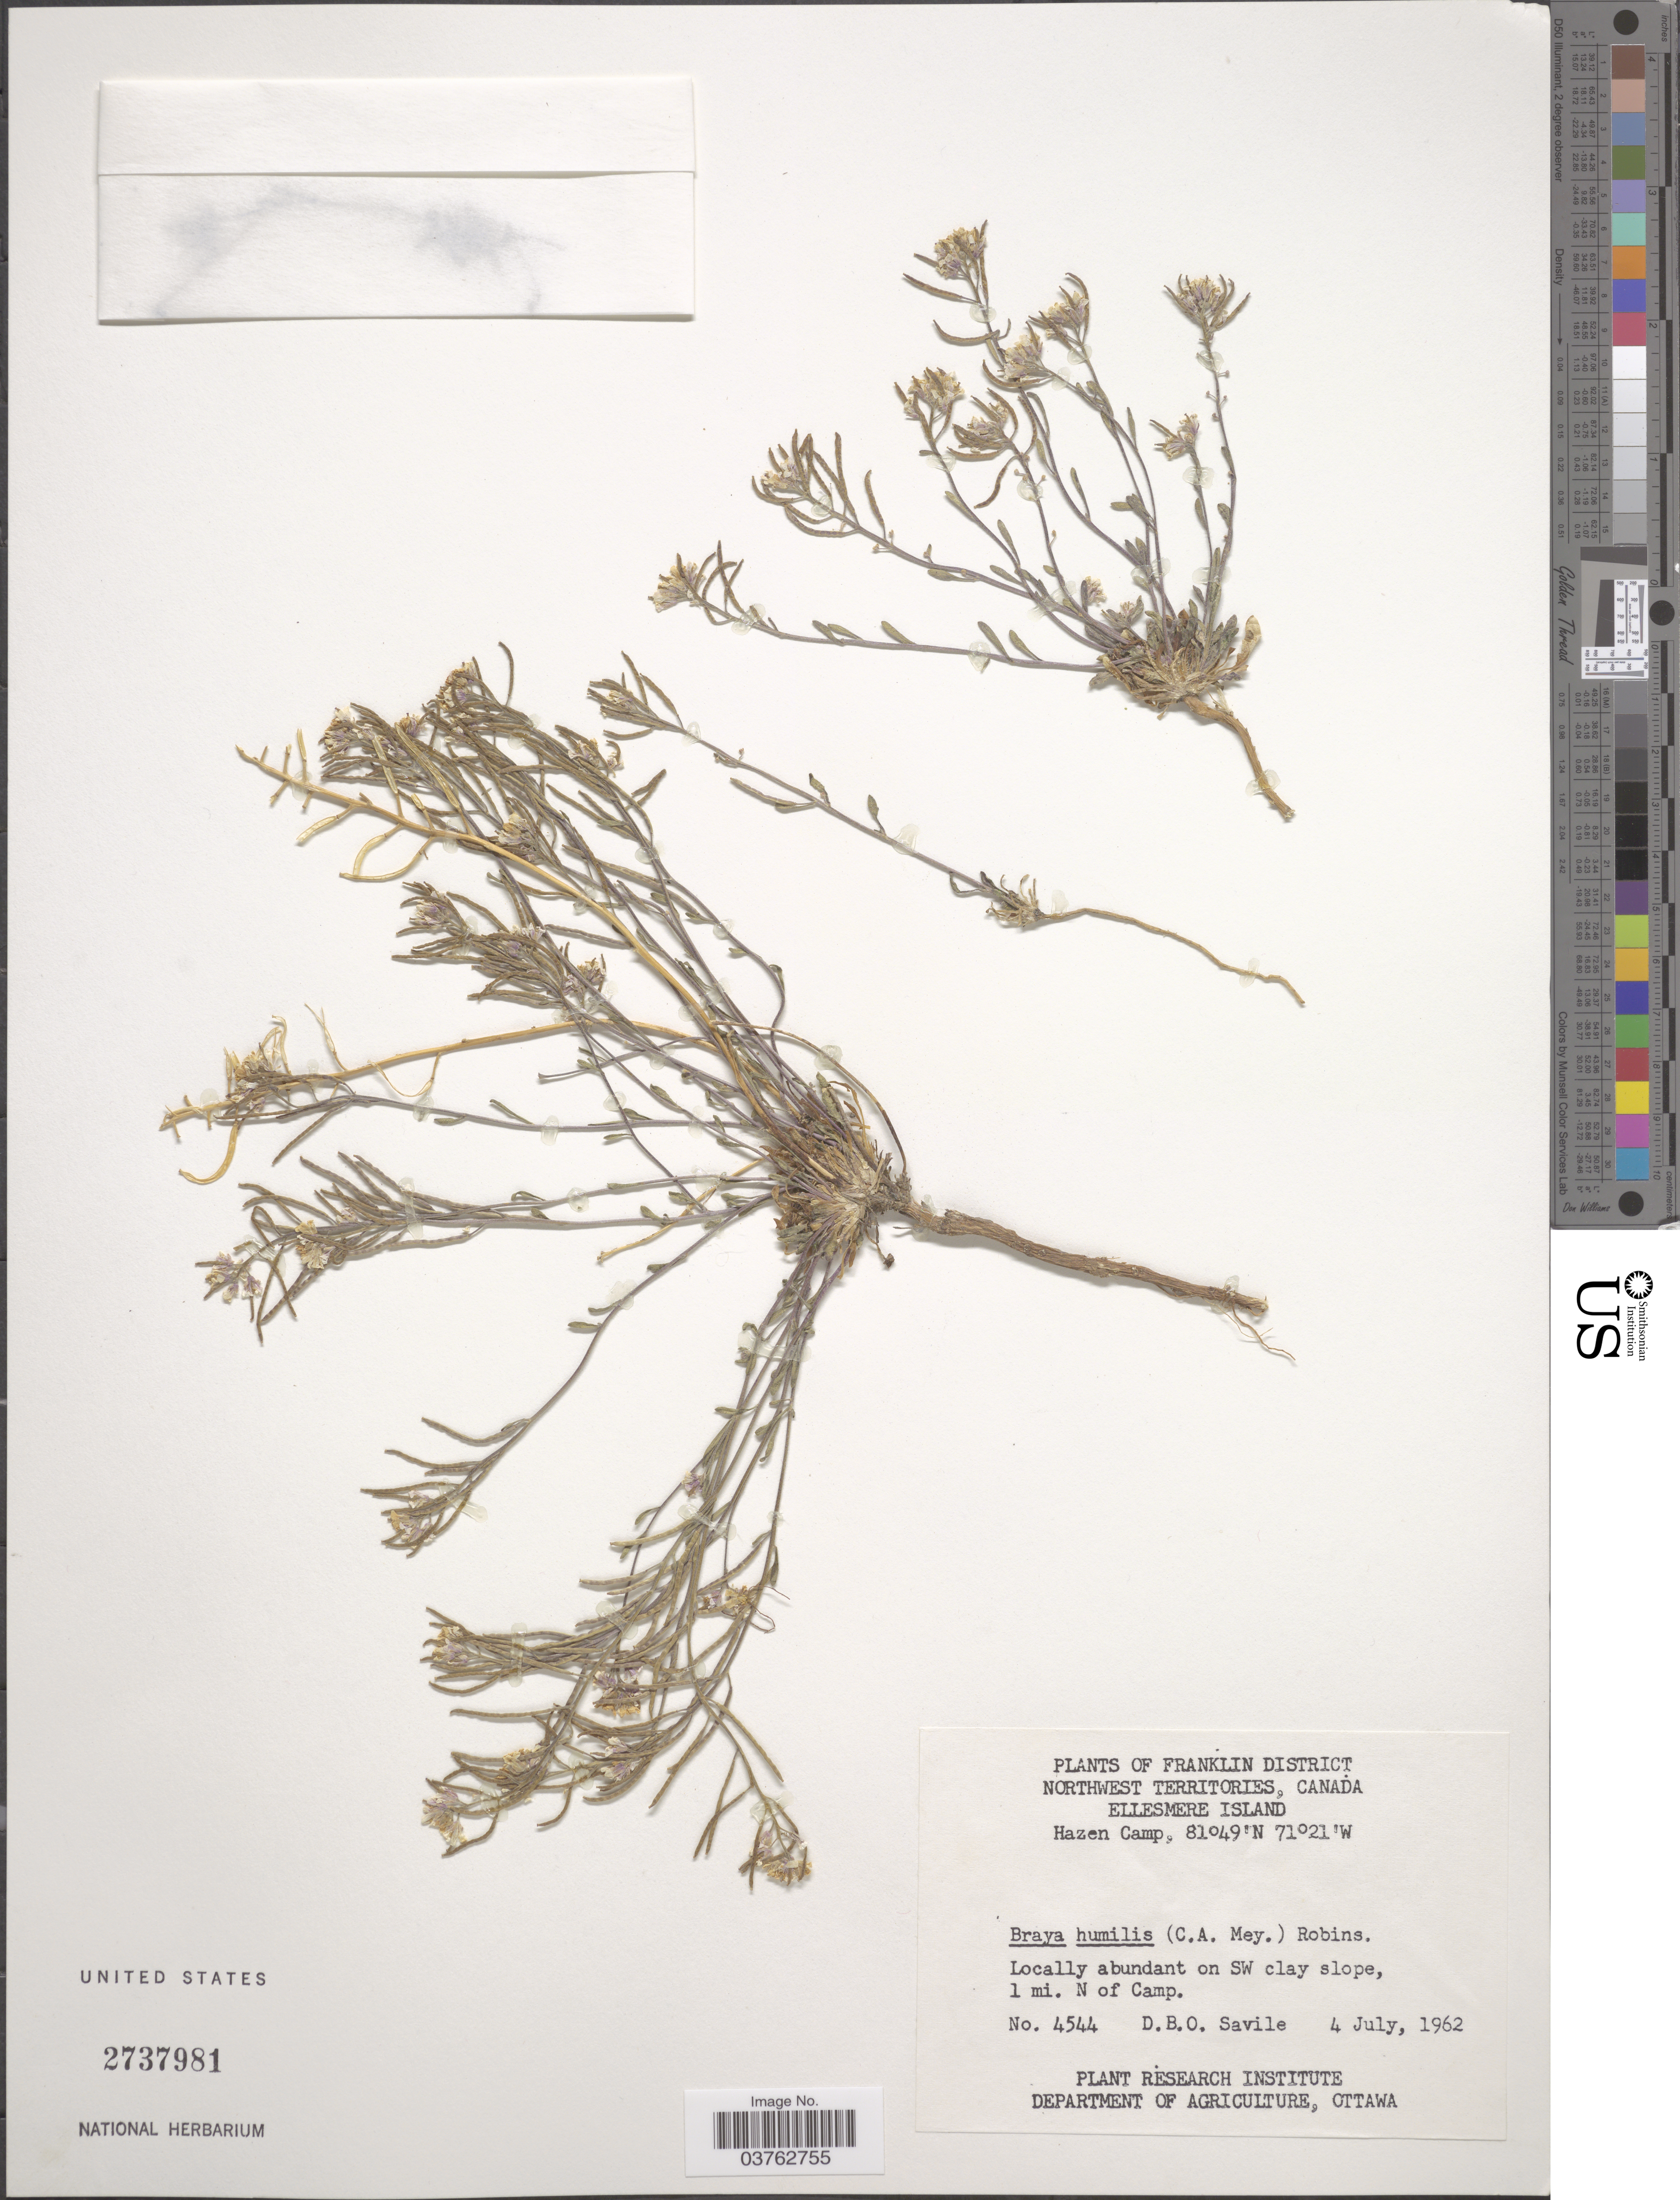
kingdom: Plantae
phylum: Tracheophyta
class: Magnoliopsida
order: Brassicales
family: Brassicaceae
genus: Braya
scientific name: Braya humilis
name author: (C.A. Mey.) B.L. Rob.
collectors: D. Savile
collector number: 4544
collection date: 1962-07-04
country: Canada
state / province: Northwest Territories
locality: Franklin District. Ellesmere Island. Hazen Camp. Locally abundant on SW clay slope, 1 mi. N of Camp.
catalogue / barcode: US 2737981